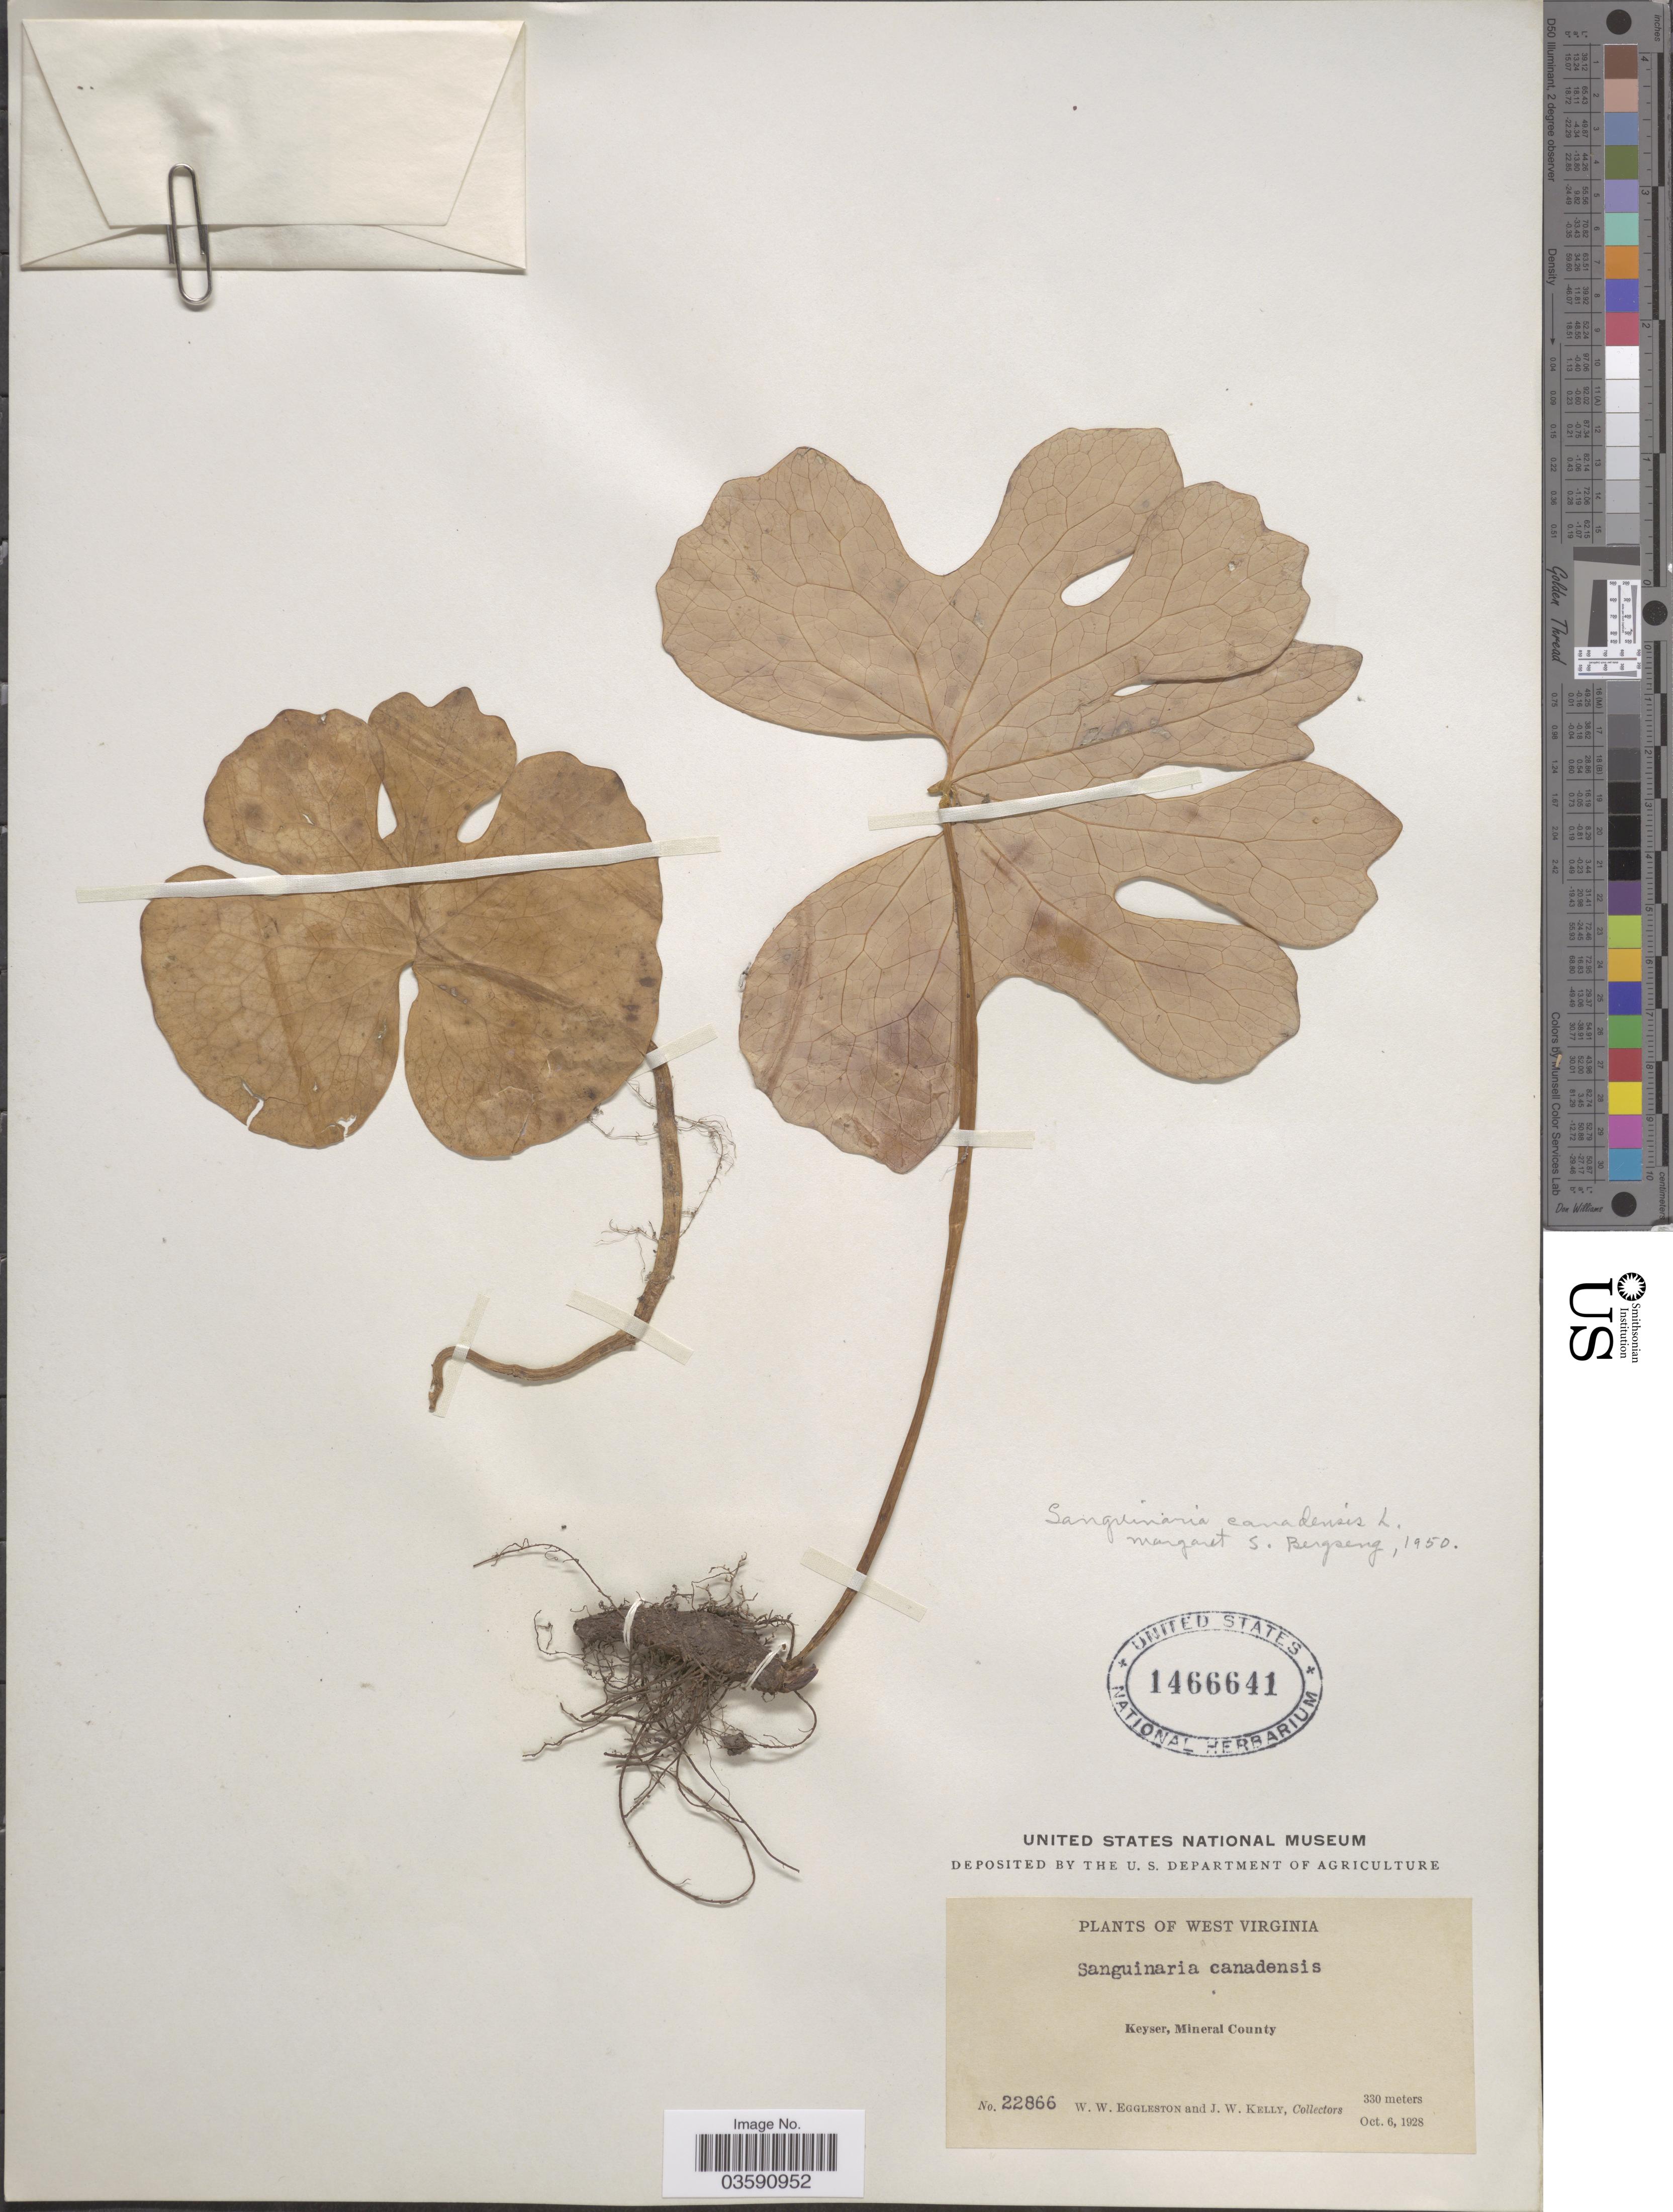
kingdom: Plantae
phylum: Tracheophyta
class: Magnoliopsida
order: Ranunculales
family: Papaveraceae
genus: Sanguinaria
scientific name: Sanguinaria canadensis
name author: L.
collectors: W. W. Eggleston & J. Kelly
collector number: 22866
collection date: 1928-10-06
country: United States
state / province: West Virginia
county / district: Mineral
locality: Keyser, Mineral County.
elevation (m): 330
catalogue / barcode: US 1466641